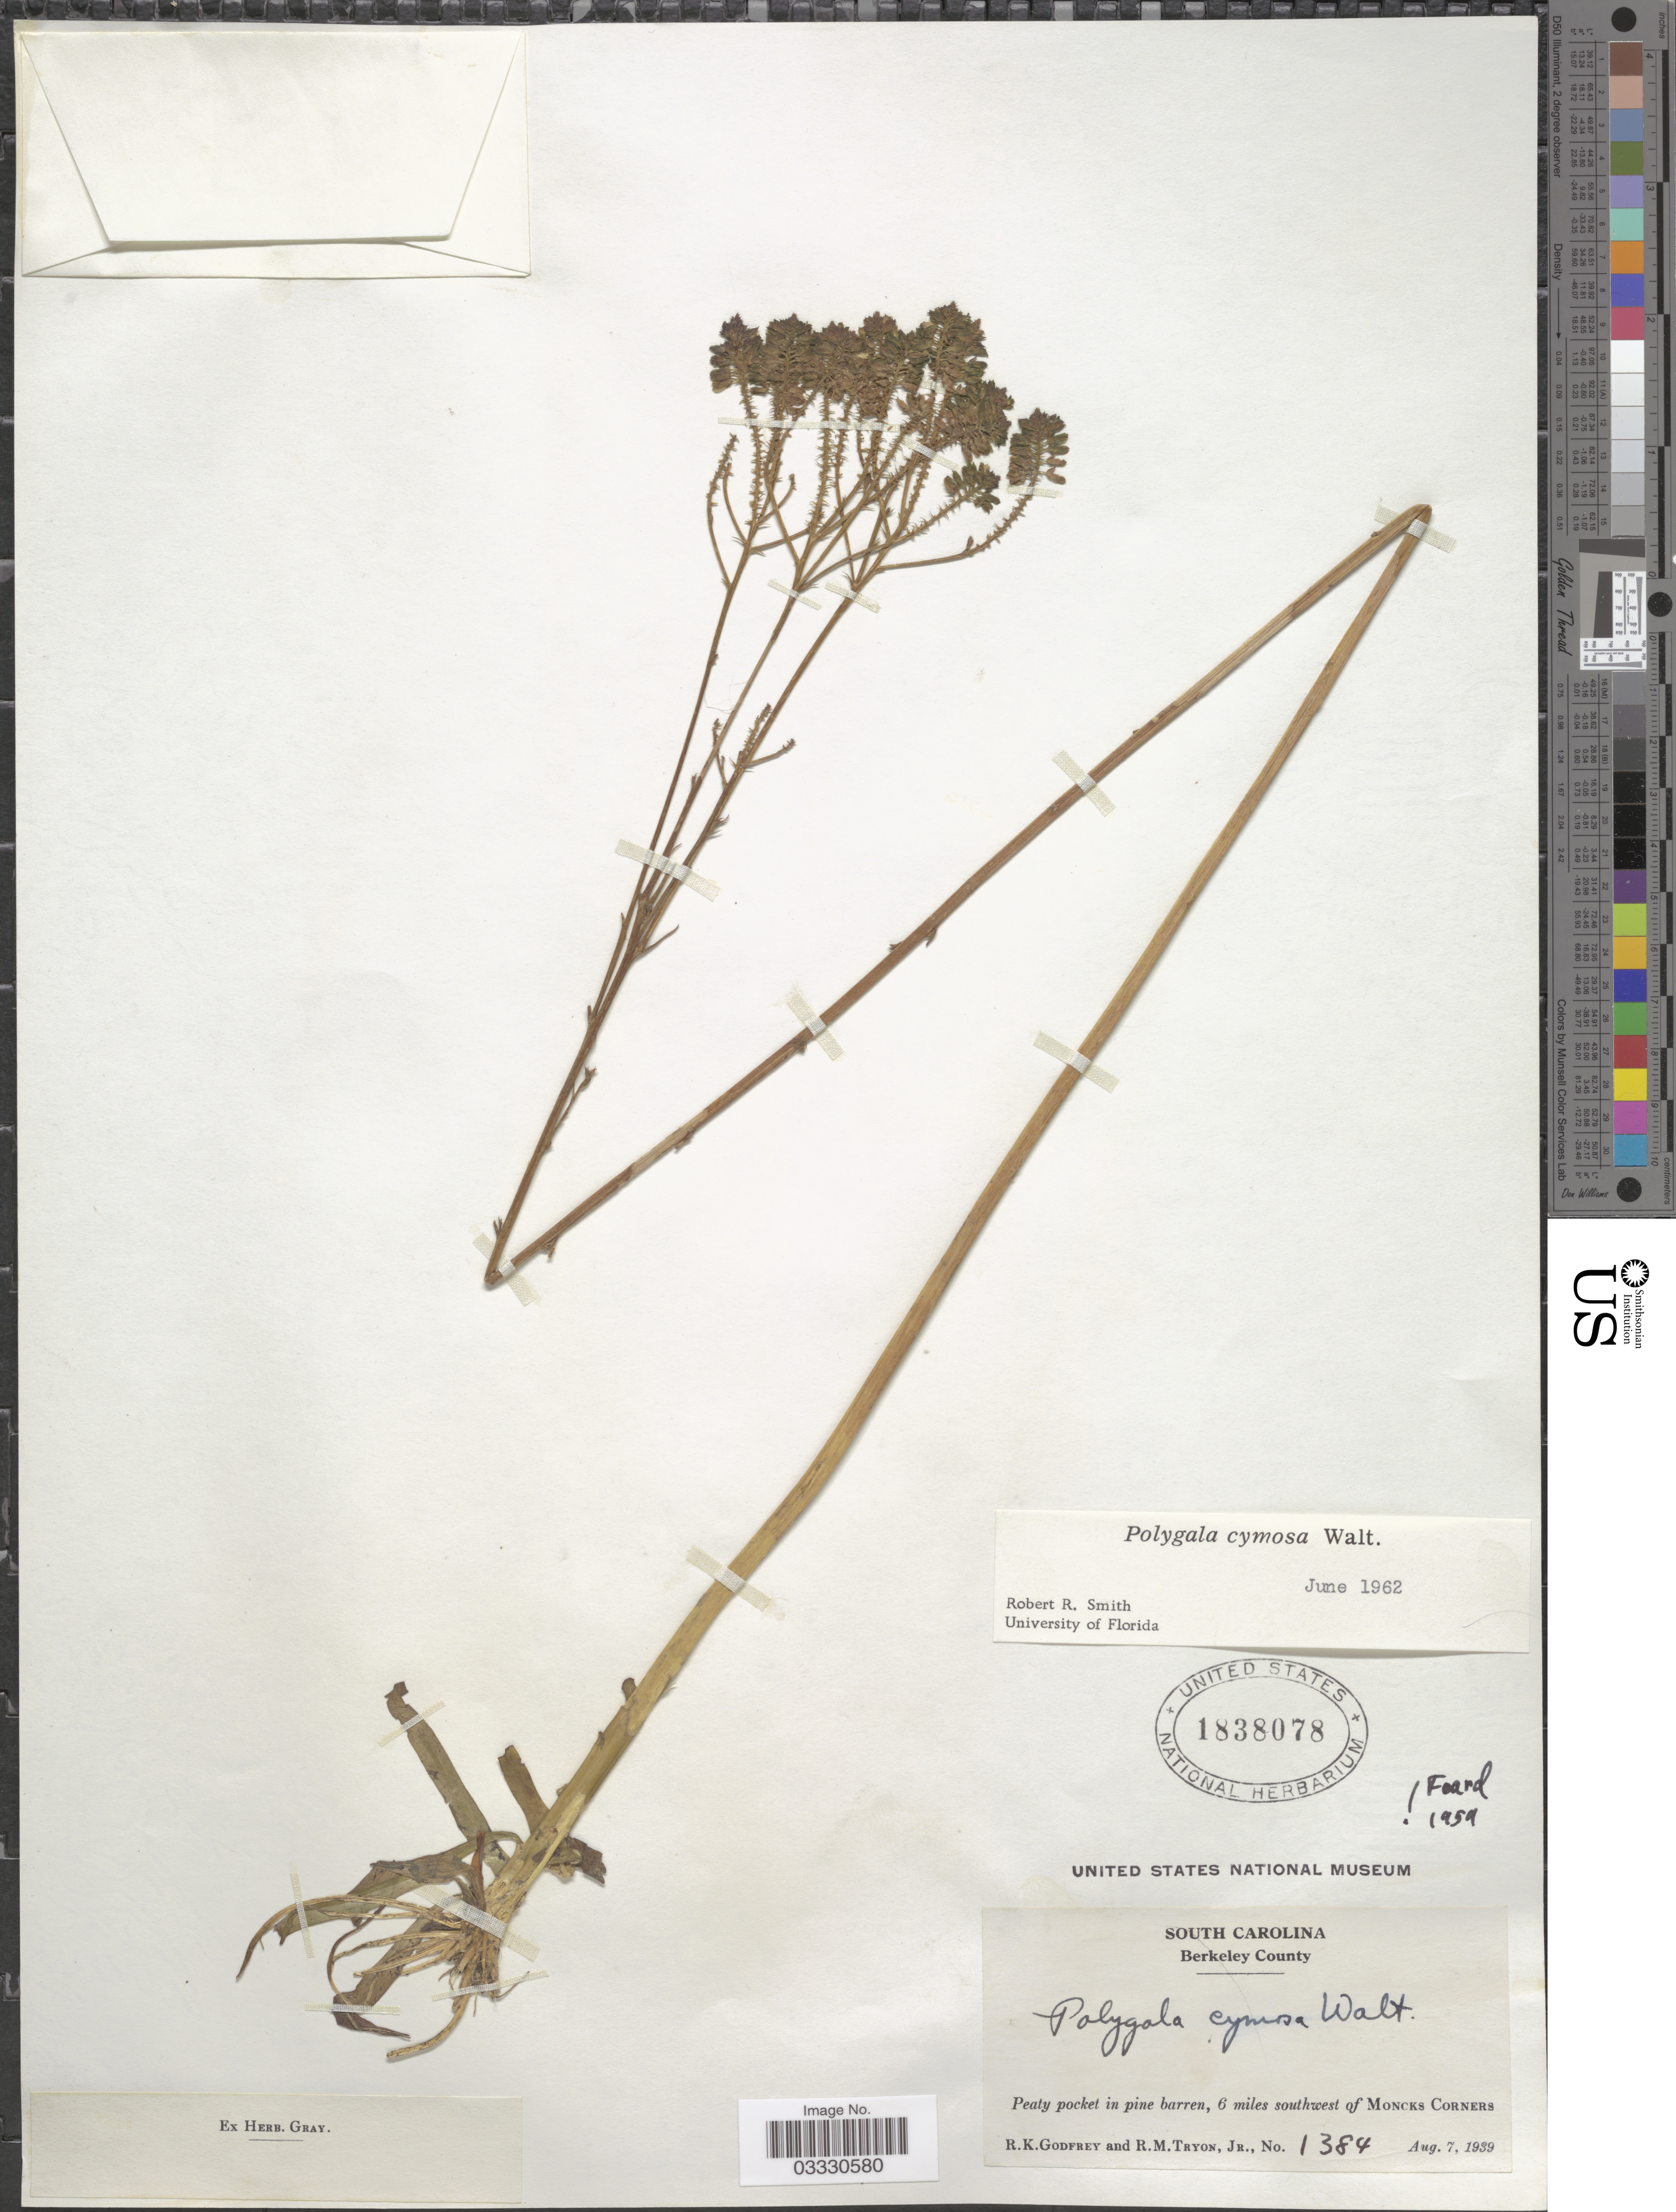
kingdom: Plantae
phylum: Tracheophyta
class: Magnoliopsida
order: Fabales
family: Polygalaceae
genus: Polygala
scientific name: Polygala cymosa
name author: Walter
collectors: R. K. Godfrey & R. Tryon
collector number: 1384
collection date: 1939-08-07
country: United States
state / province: South Carolina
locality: Berkeley County. 6 miles southwest of Moncks Corners.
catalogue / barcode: US 1838078